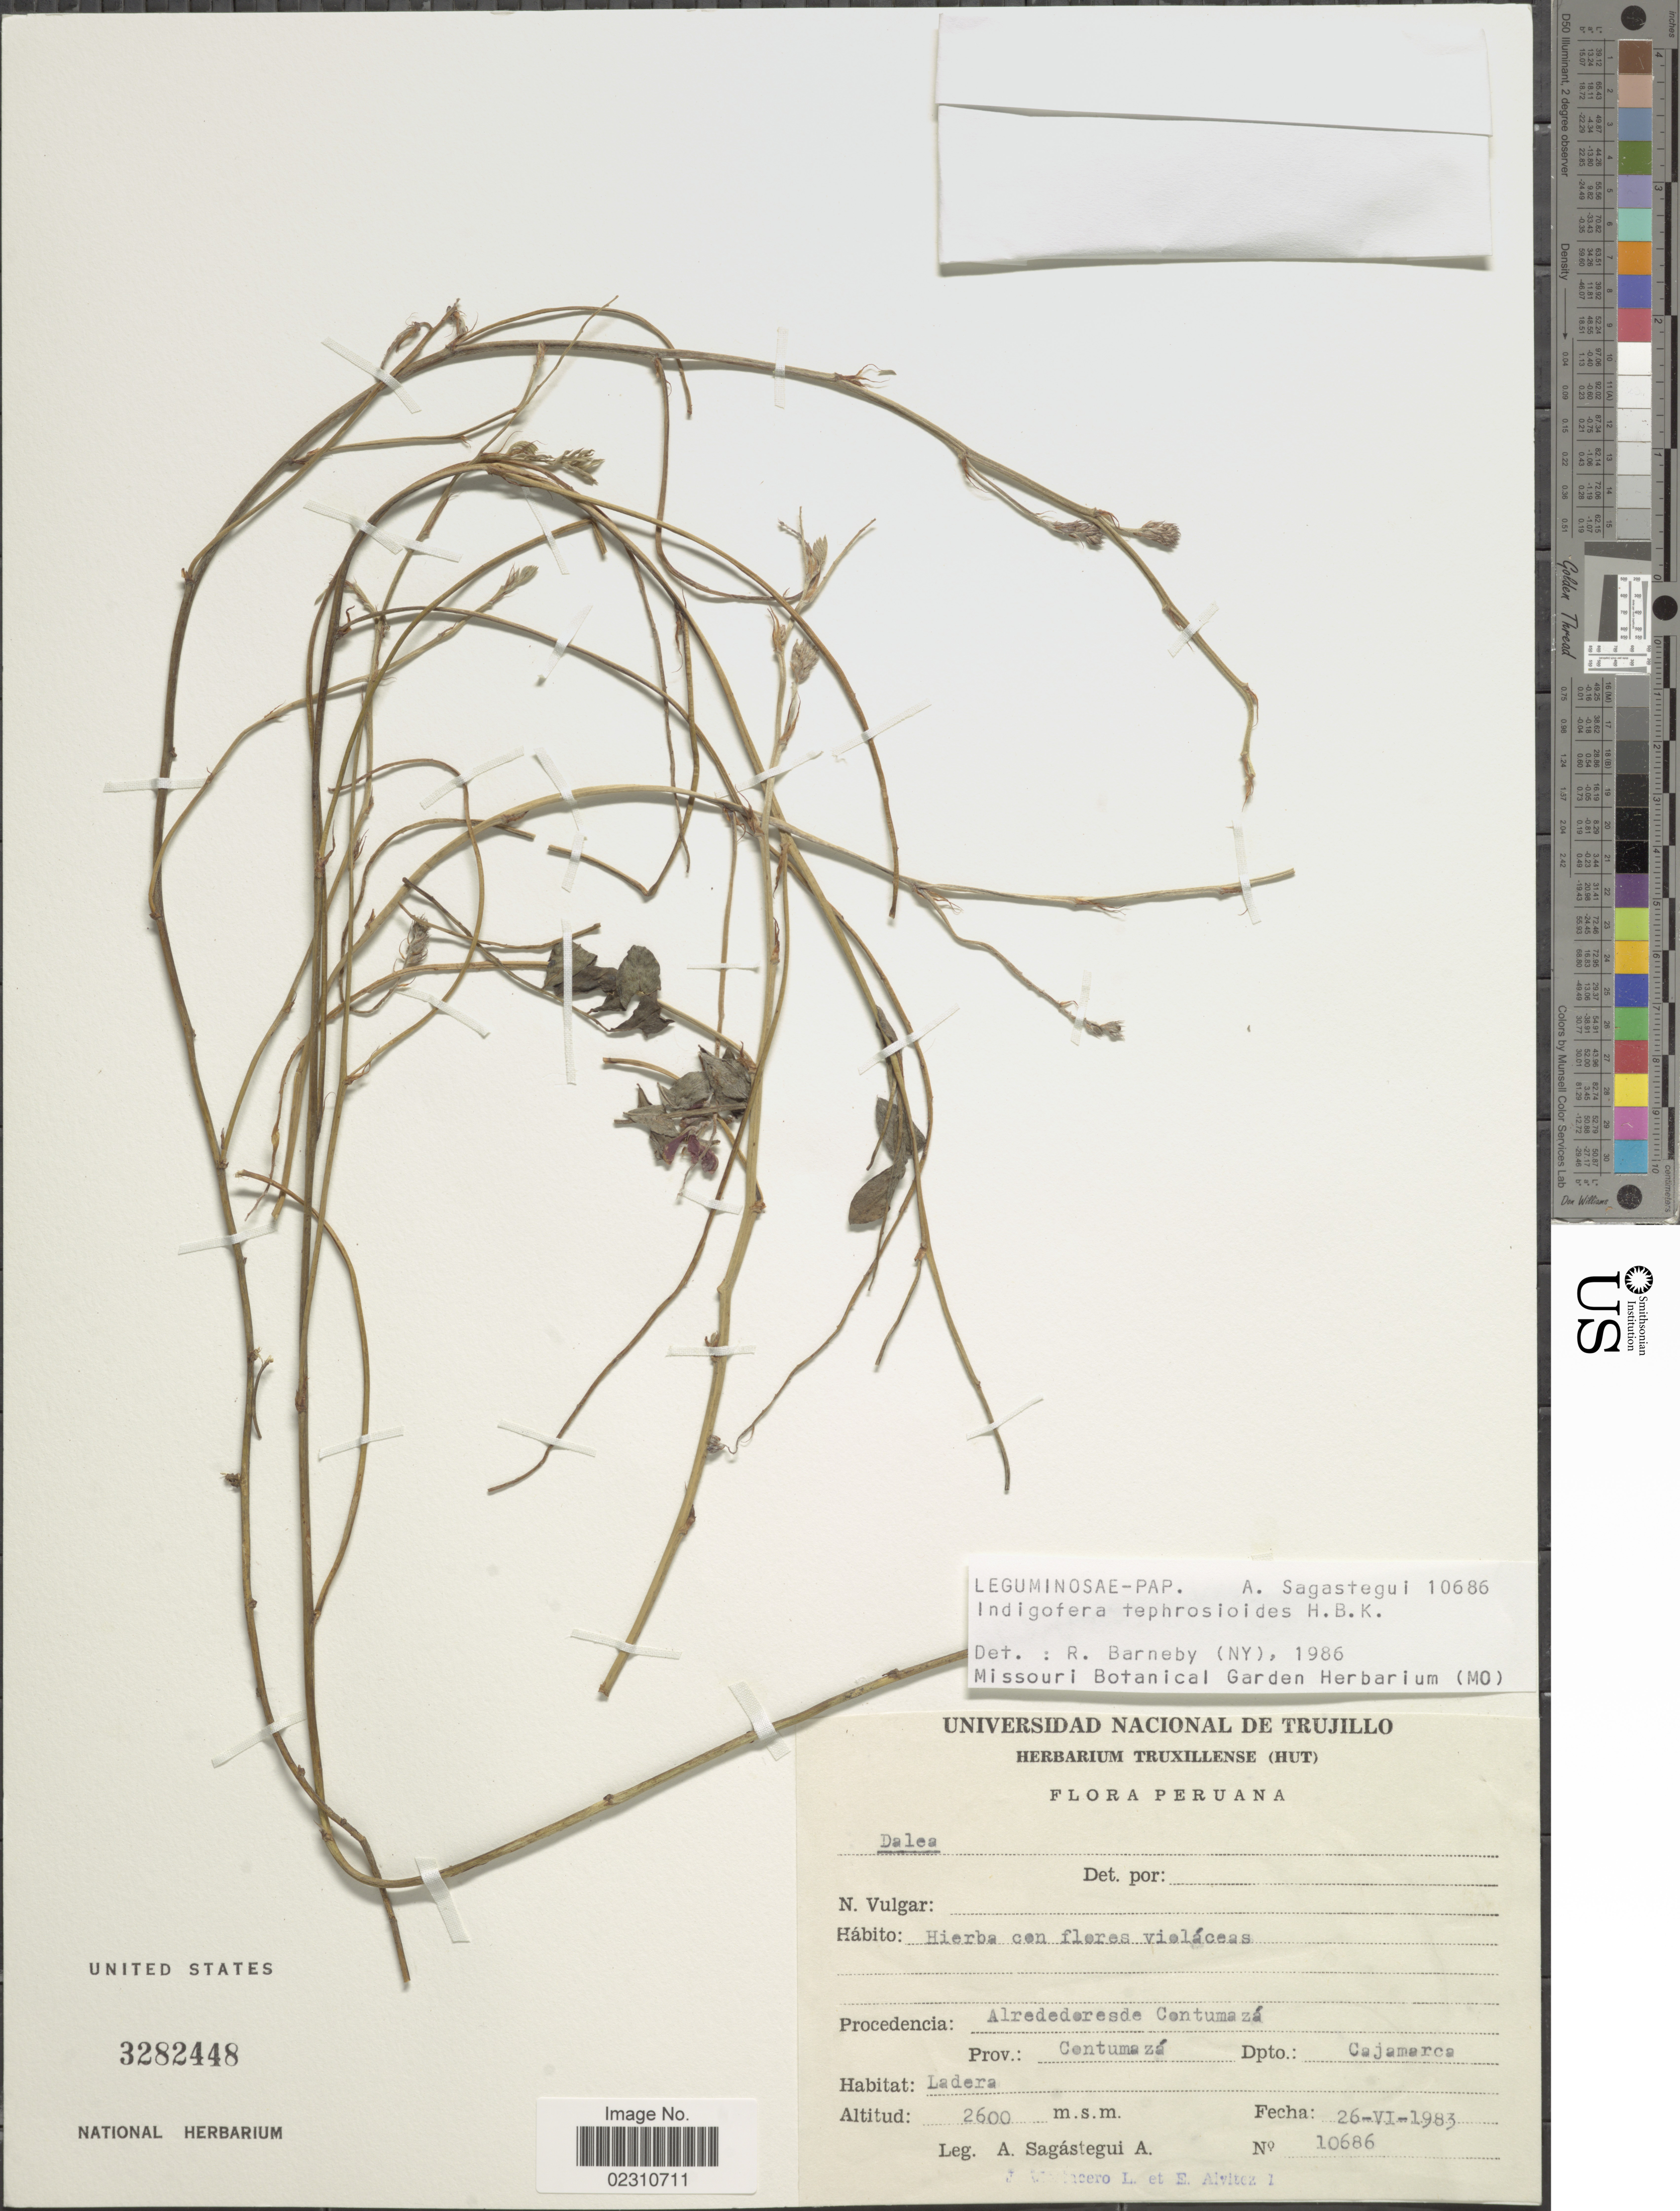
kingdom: Plantae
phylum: Tracheophyta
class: Magnoliopsida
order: Fabales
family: Fabaceae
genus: Indigofera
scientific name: Indigofera tephrosioides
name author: Kunth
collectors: A. Sagástegui A.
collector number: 10686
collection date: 1983-06-26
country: Peru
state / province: Cajamarca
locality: Alrededoresde Cantumaza, Prov. Centumaza, Dpto.: Cajamarca.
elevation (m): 2600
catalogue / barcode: US 3282448